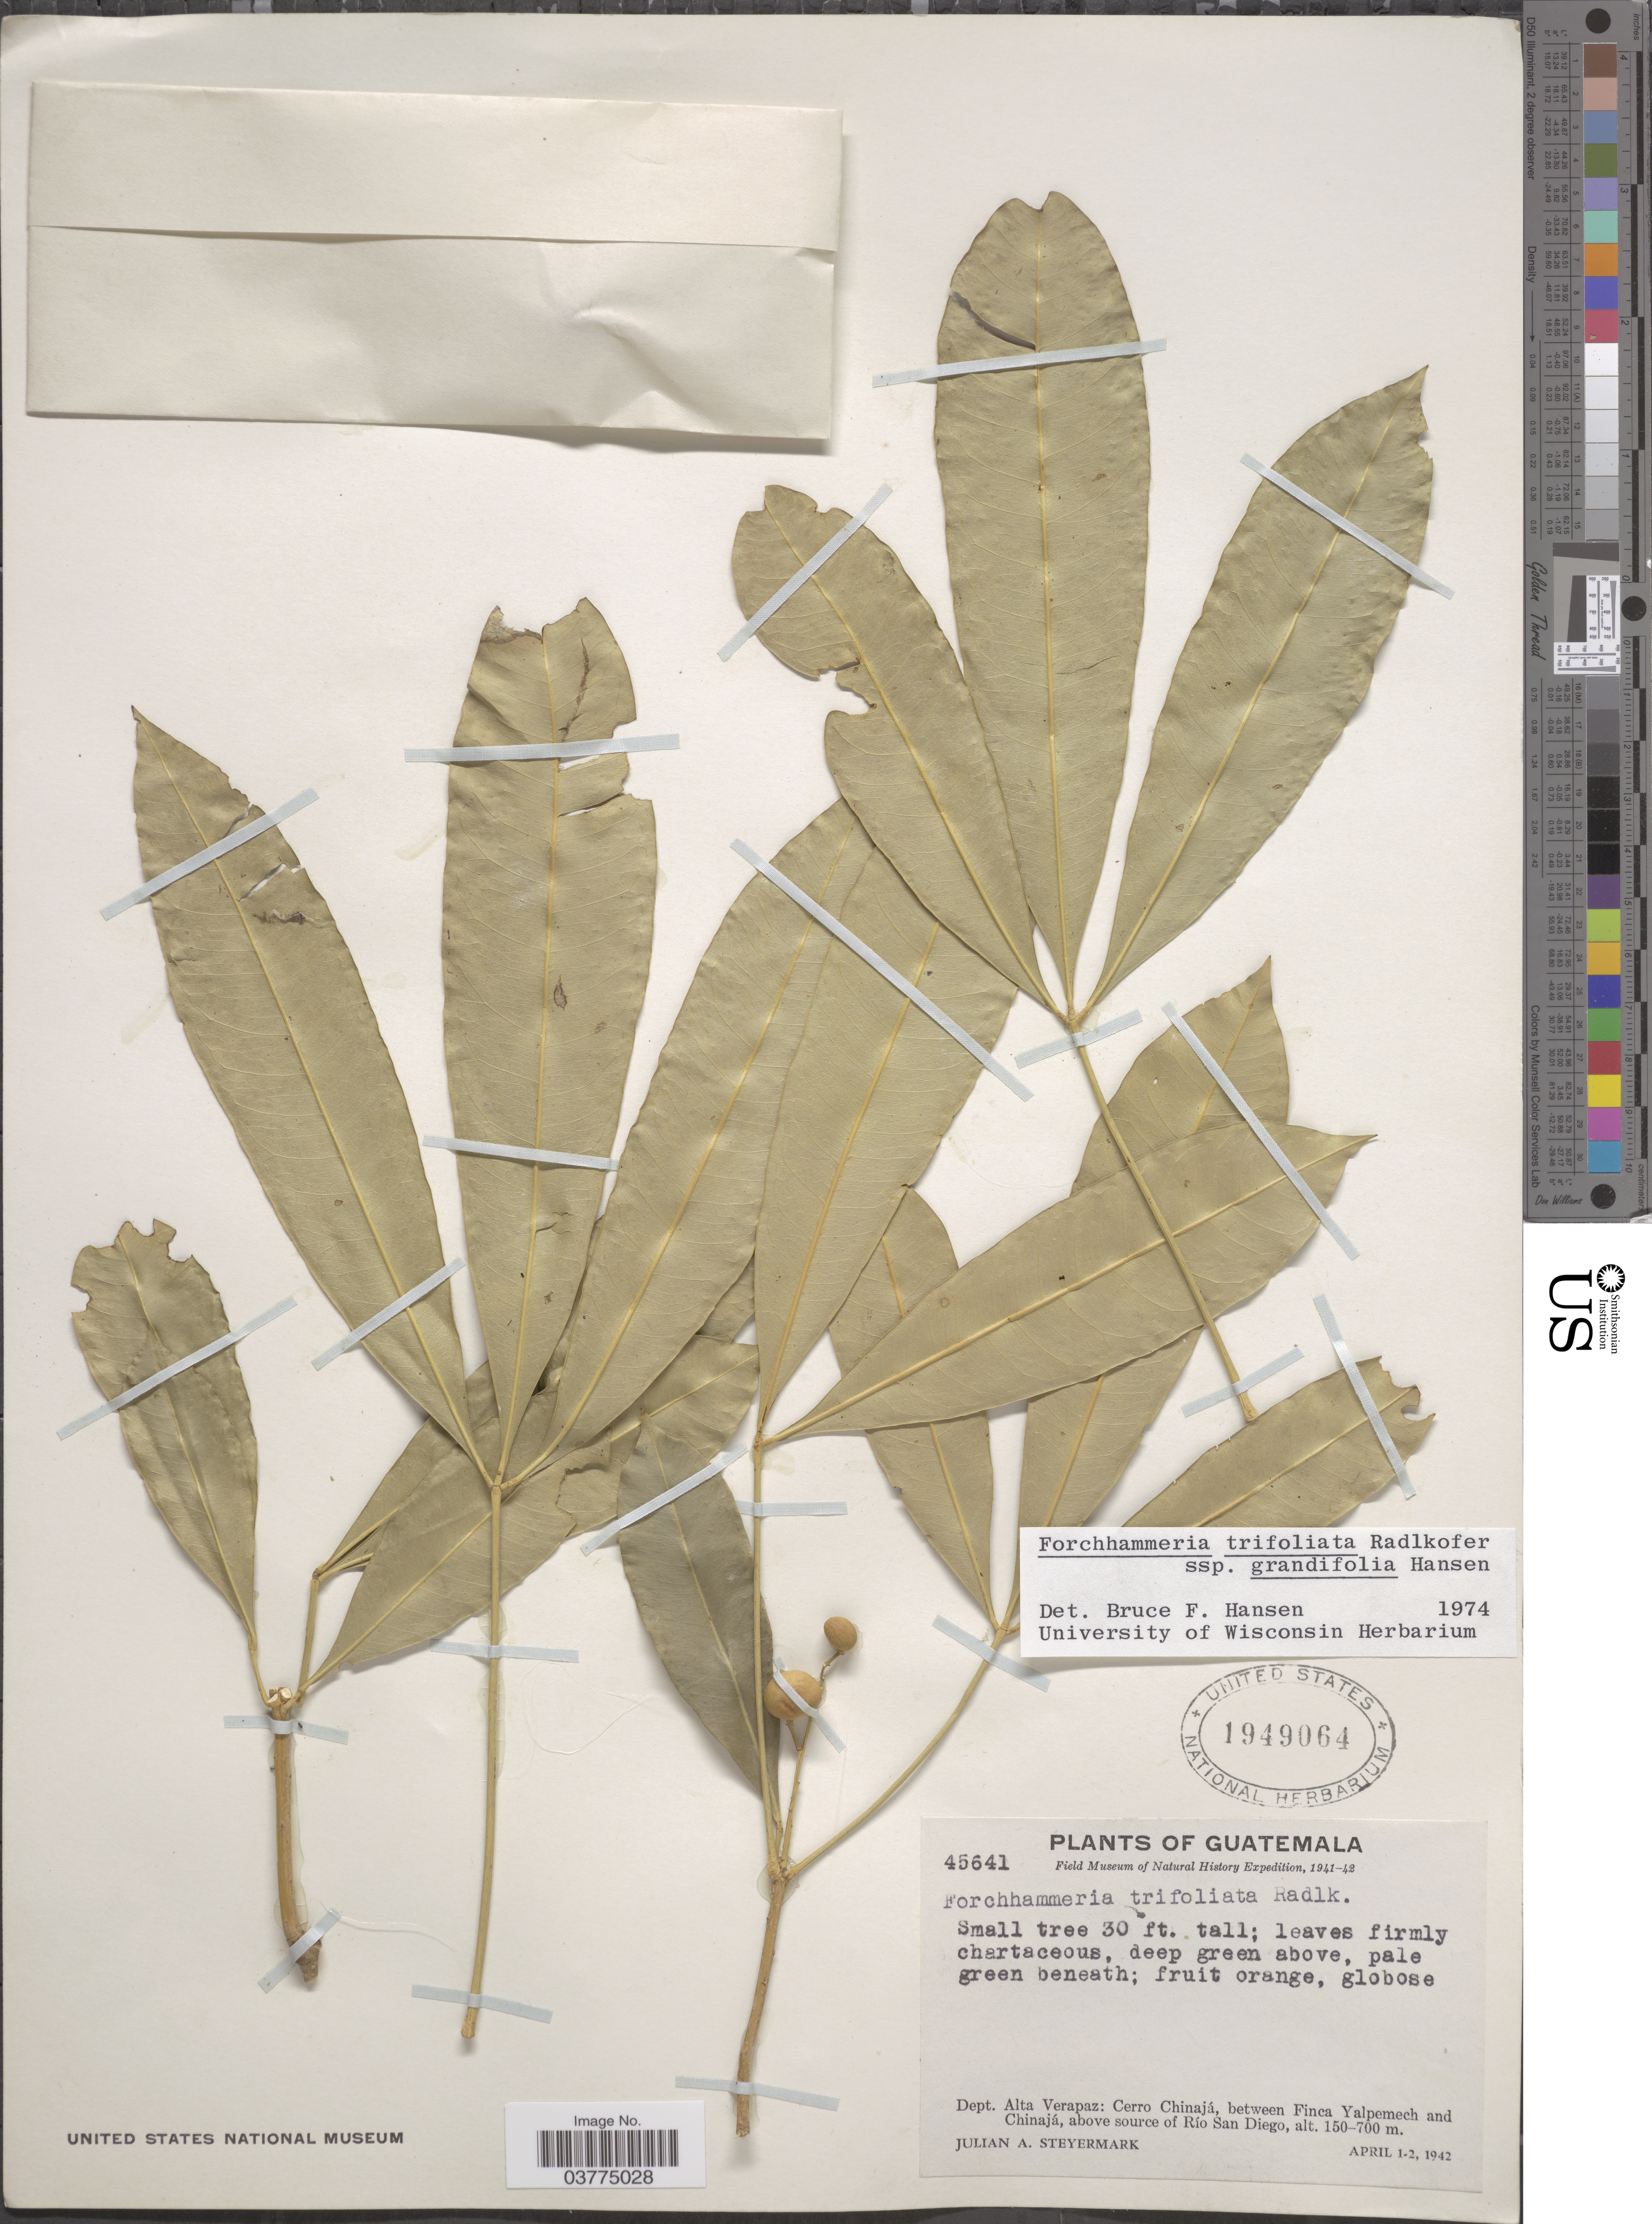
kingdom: Plantae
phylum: Tracheophyta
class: Magnoliopsida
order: Brassicales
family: Stixaceae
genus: Forchhammeria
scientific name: Forchhammeria trifoliata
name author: Radlk.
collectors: J. Steyermark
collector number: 45641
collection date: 1942-04-01/1942-04-02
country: Guatemala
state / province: Alta Verapaz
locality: Dept. Alta Verapaz: Cerro Chinajá, between Finca Yalpemech and Chinajá, above source of Río San Diego.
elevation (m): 150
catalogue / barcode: US 1949064